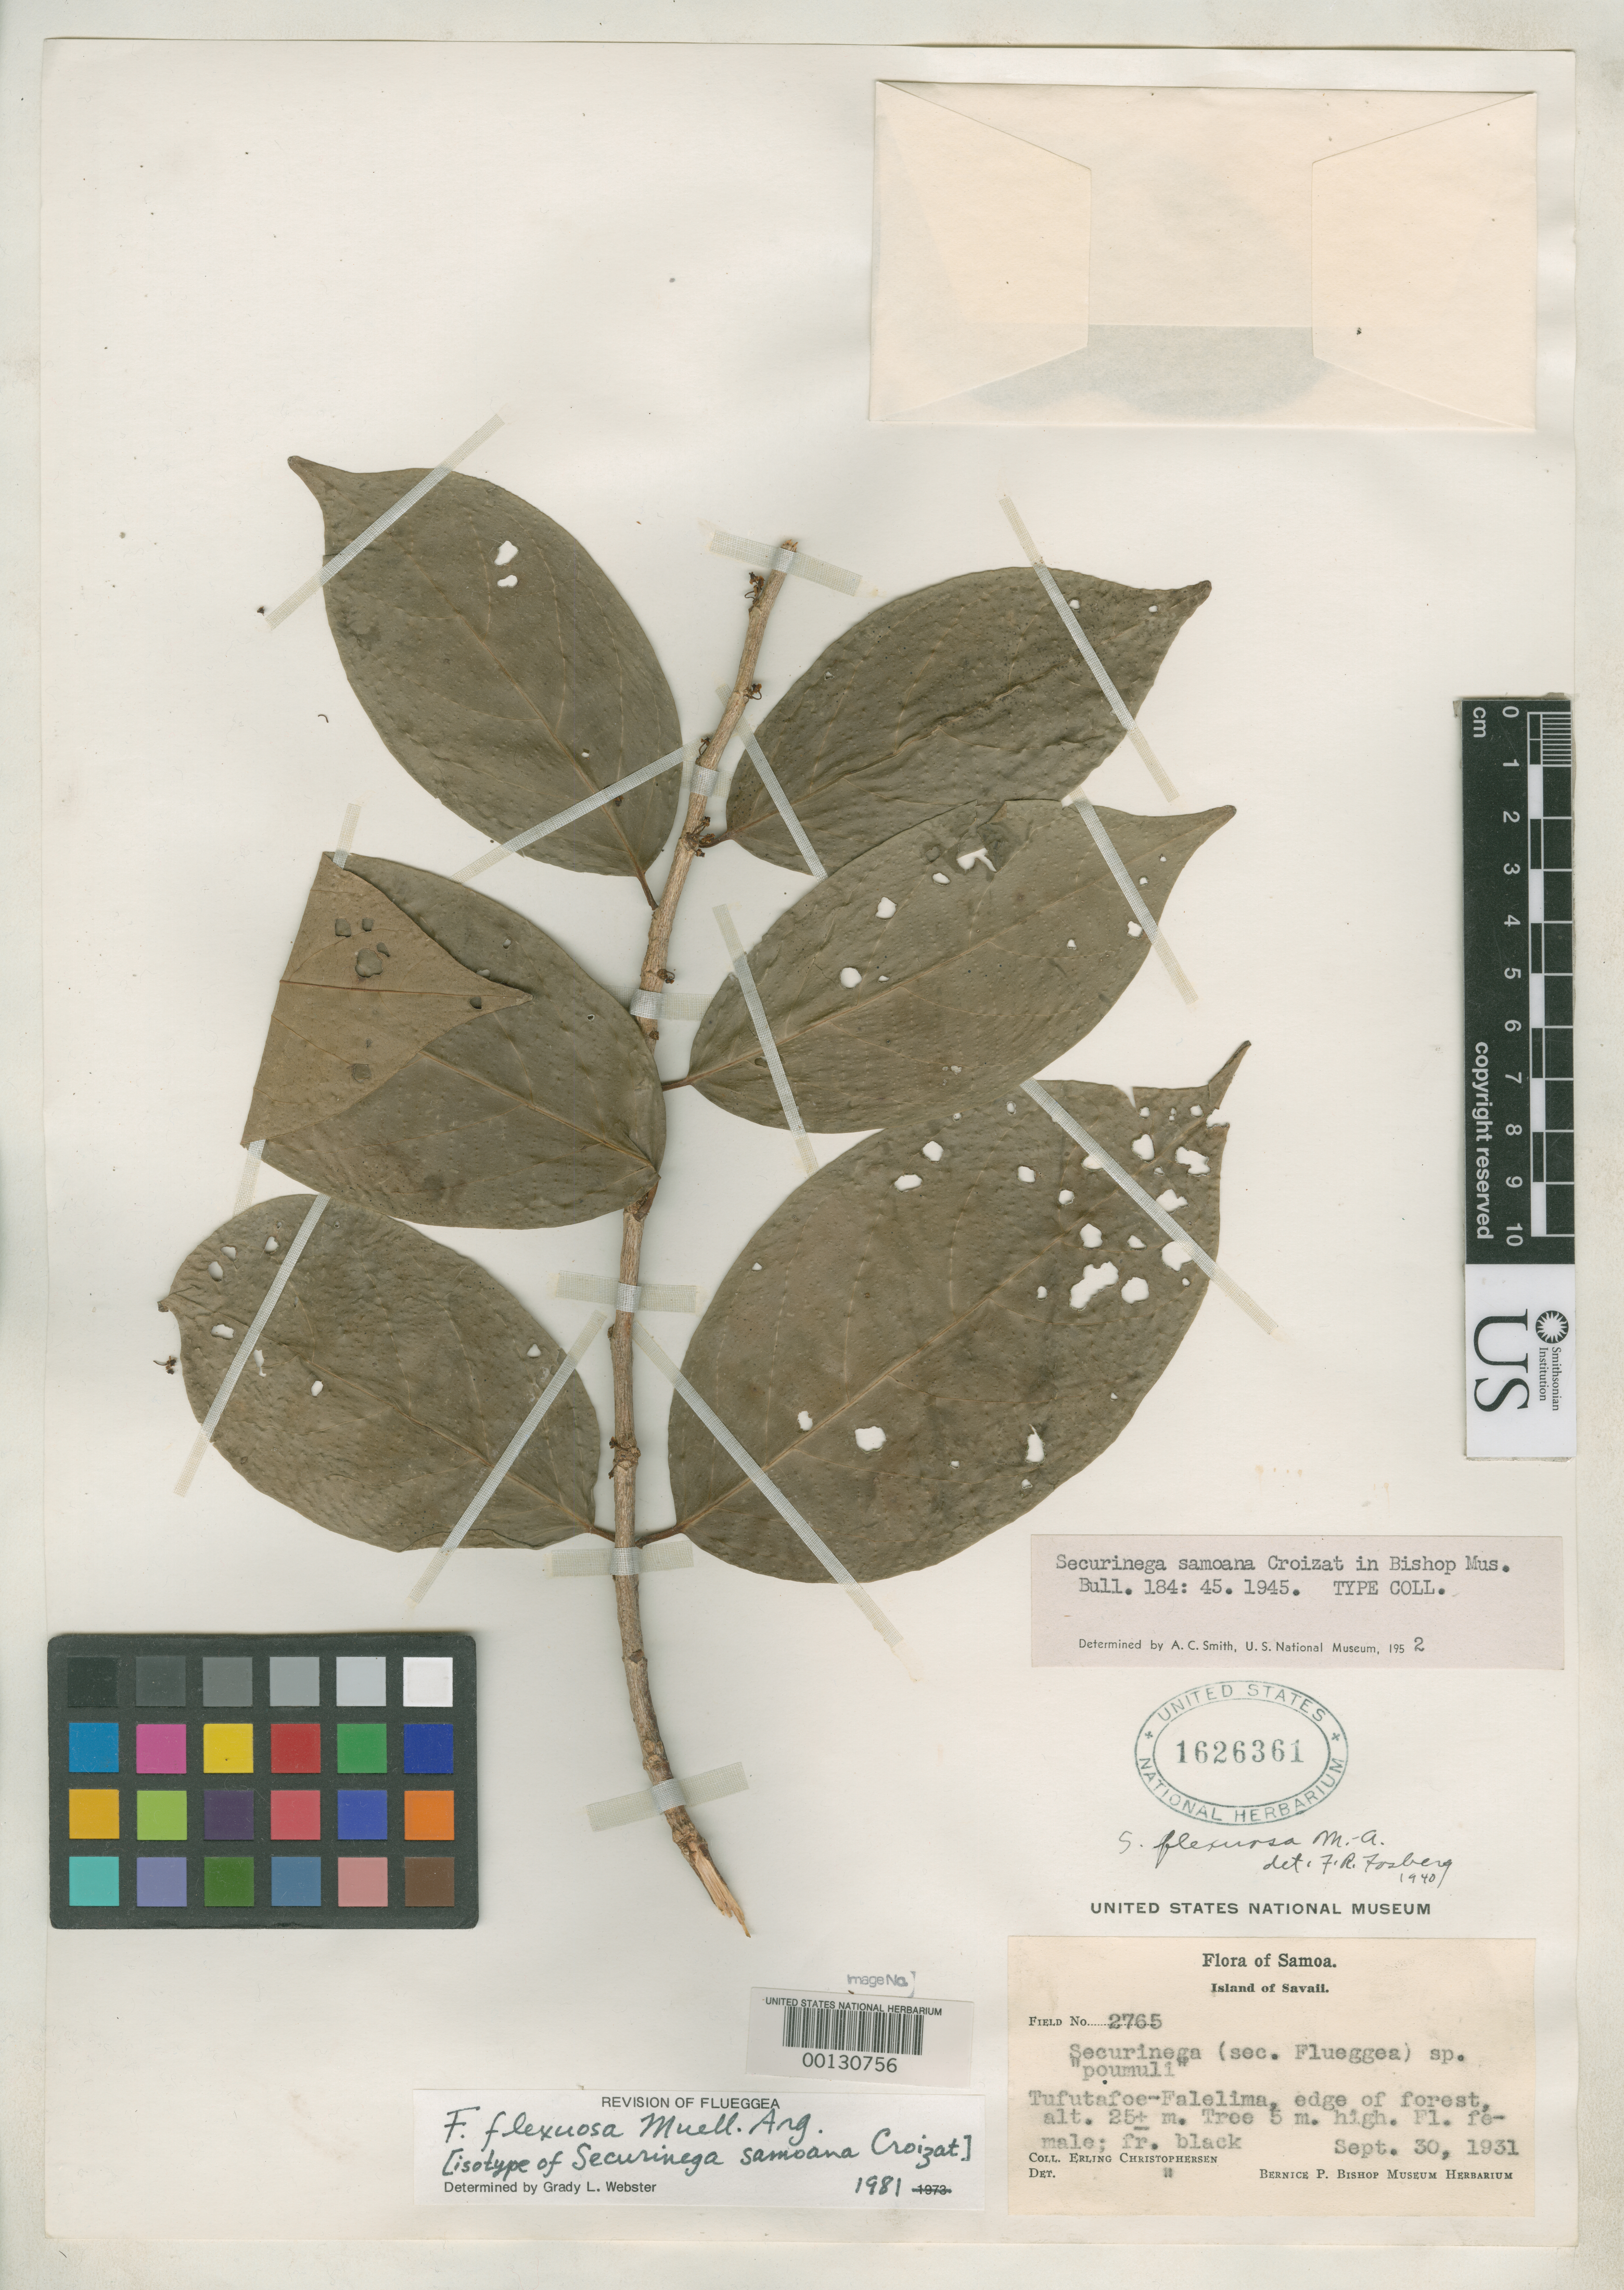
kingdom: Plantae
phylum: Tracheophyta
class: Magnoliopsida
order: Malpighiales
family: Phyllanthaceae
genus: Securinega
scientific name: Securinega samoana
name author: Croizat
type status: Isotype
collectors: E. Christophersen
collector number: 2765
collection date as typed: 30 Sep 1931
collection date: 1931-09-30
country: Samoa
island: Savai'i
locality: Tufutafoe - Falelima.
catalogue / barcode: US 1626361